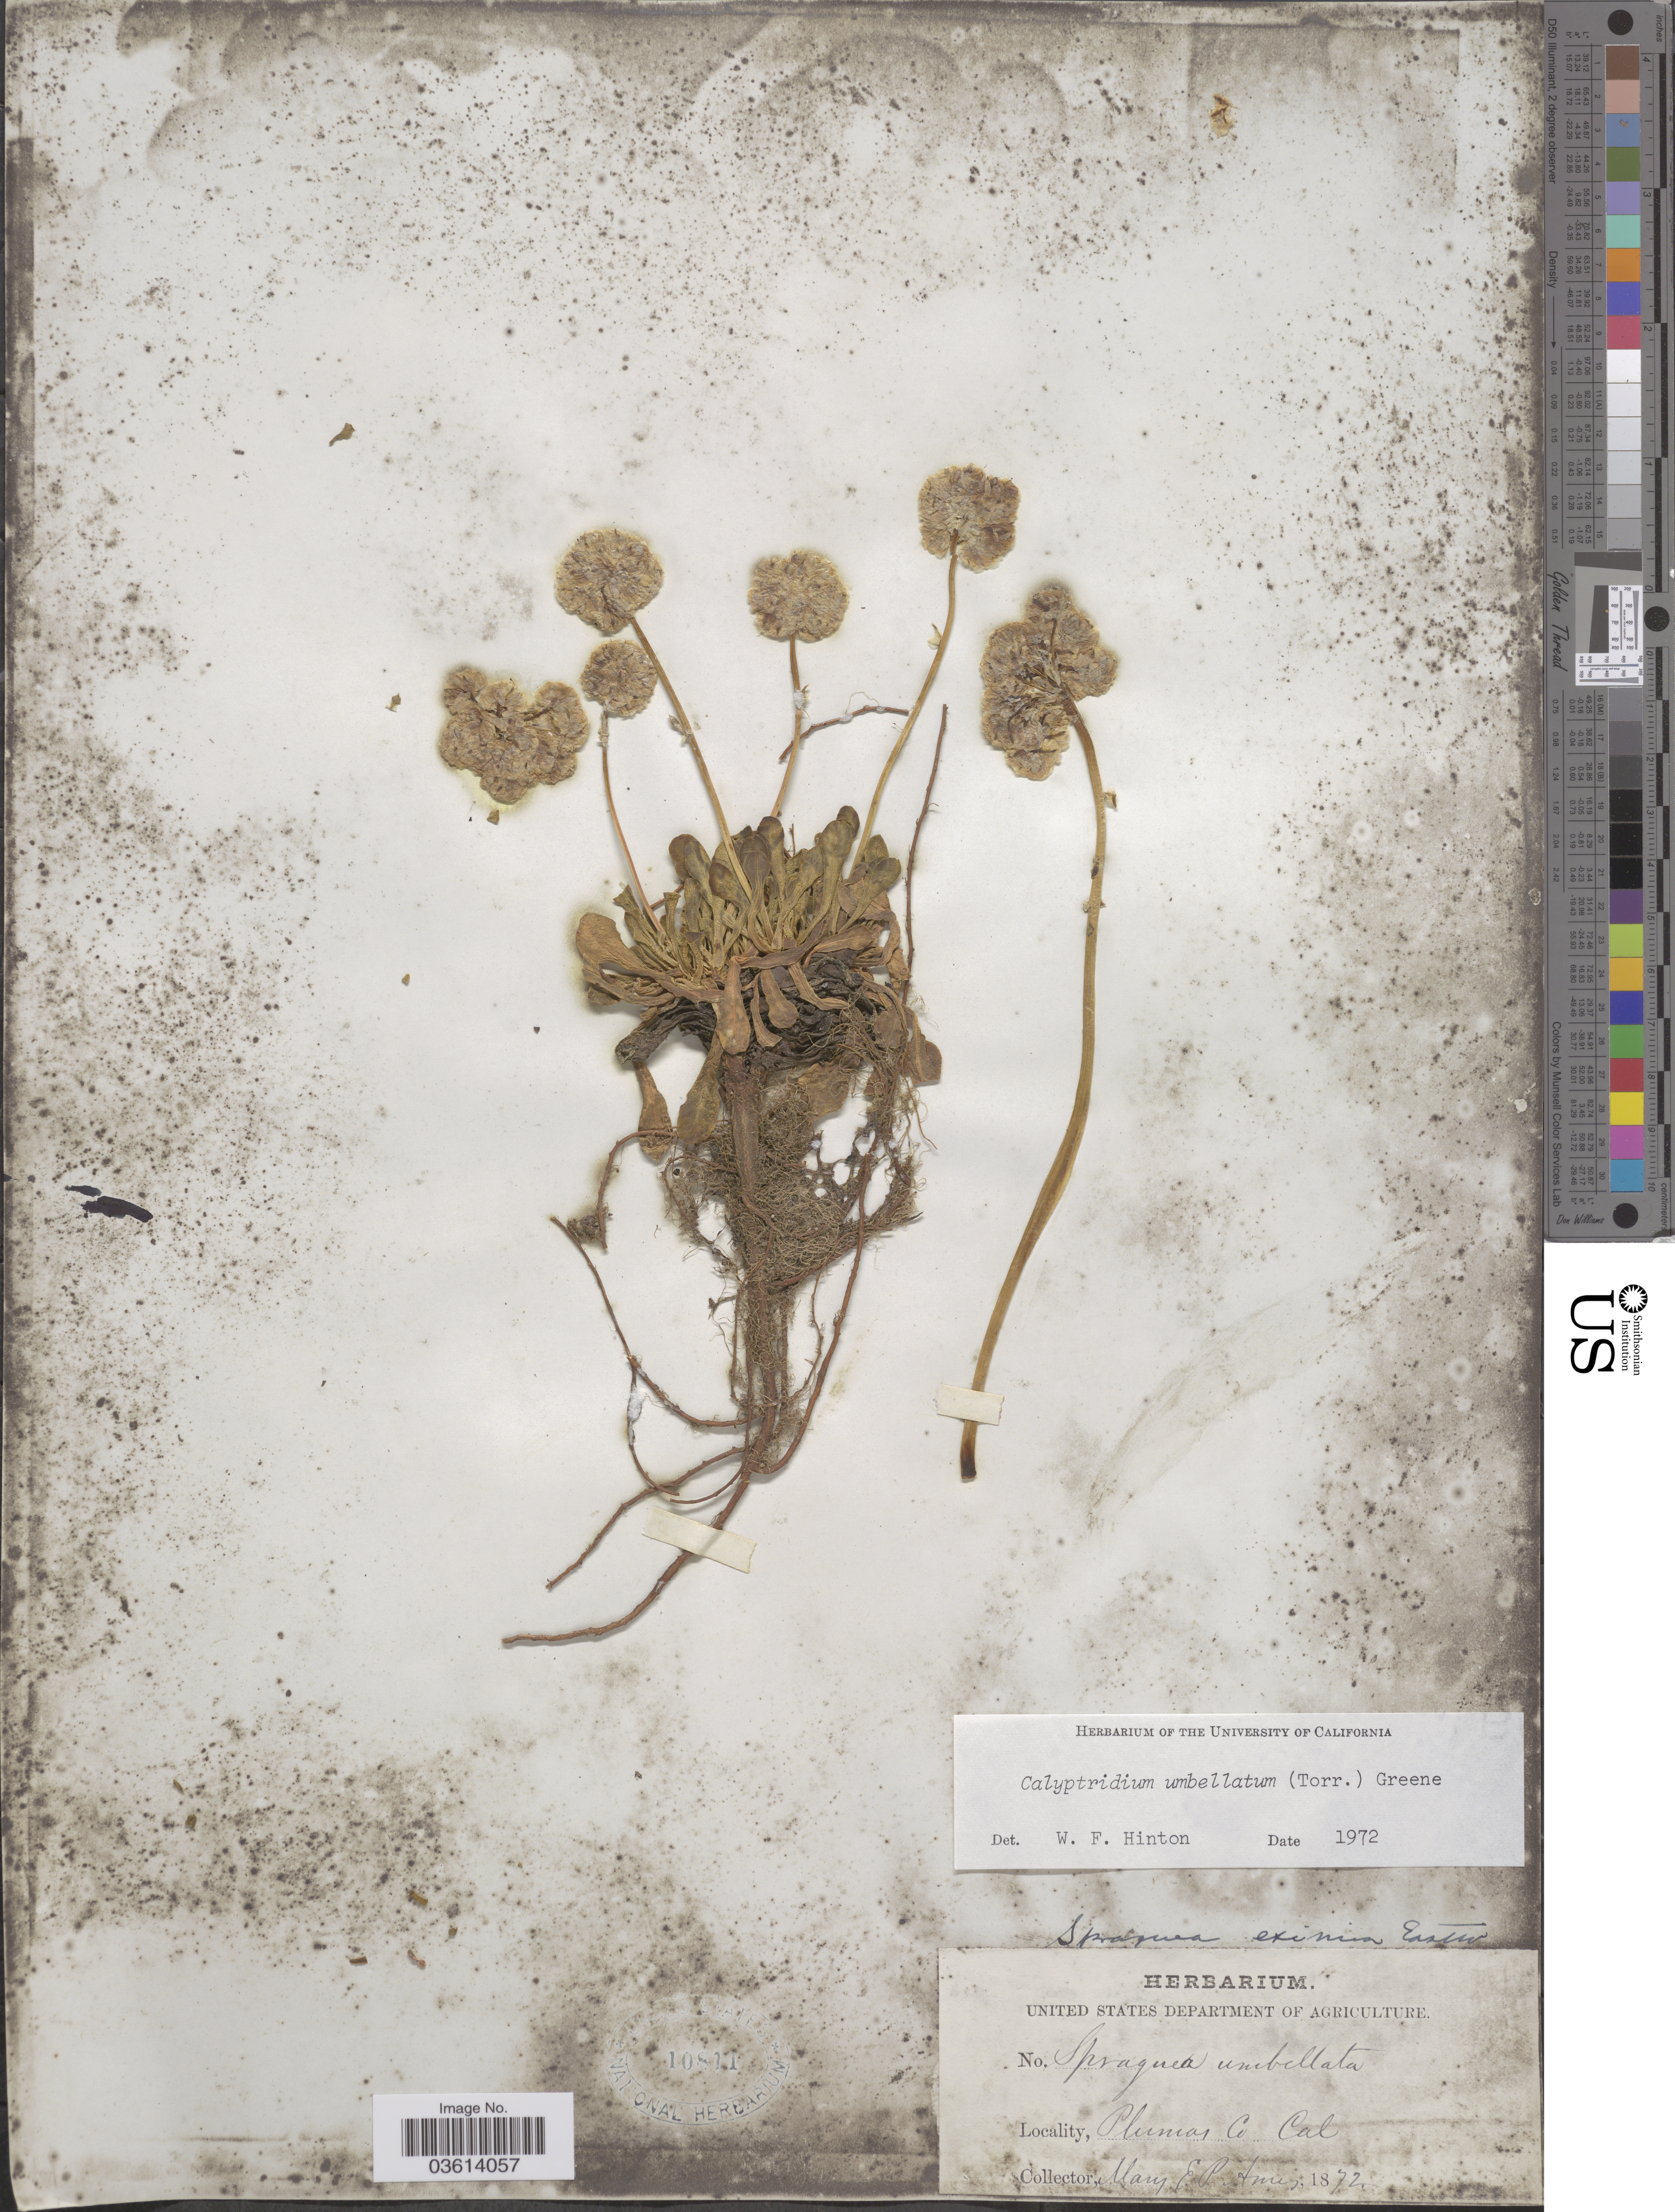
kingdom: Plantae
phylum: Tracheophyta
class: Magnoliopsida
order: Caryophyllales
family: Montiaceae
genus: Calyptridium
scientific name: Calyptridium umbellatum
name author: (Torr.) Greene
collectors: M. E. P. Ames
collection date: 1872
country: United States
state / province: California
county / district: Plumas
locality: Plumas Co.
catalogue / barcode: US 10811